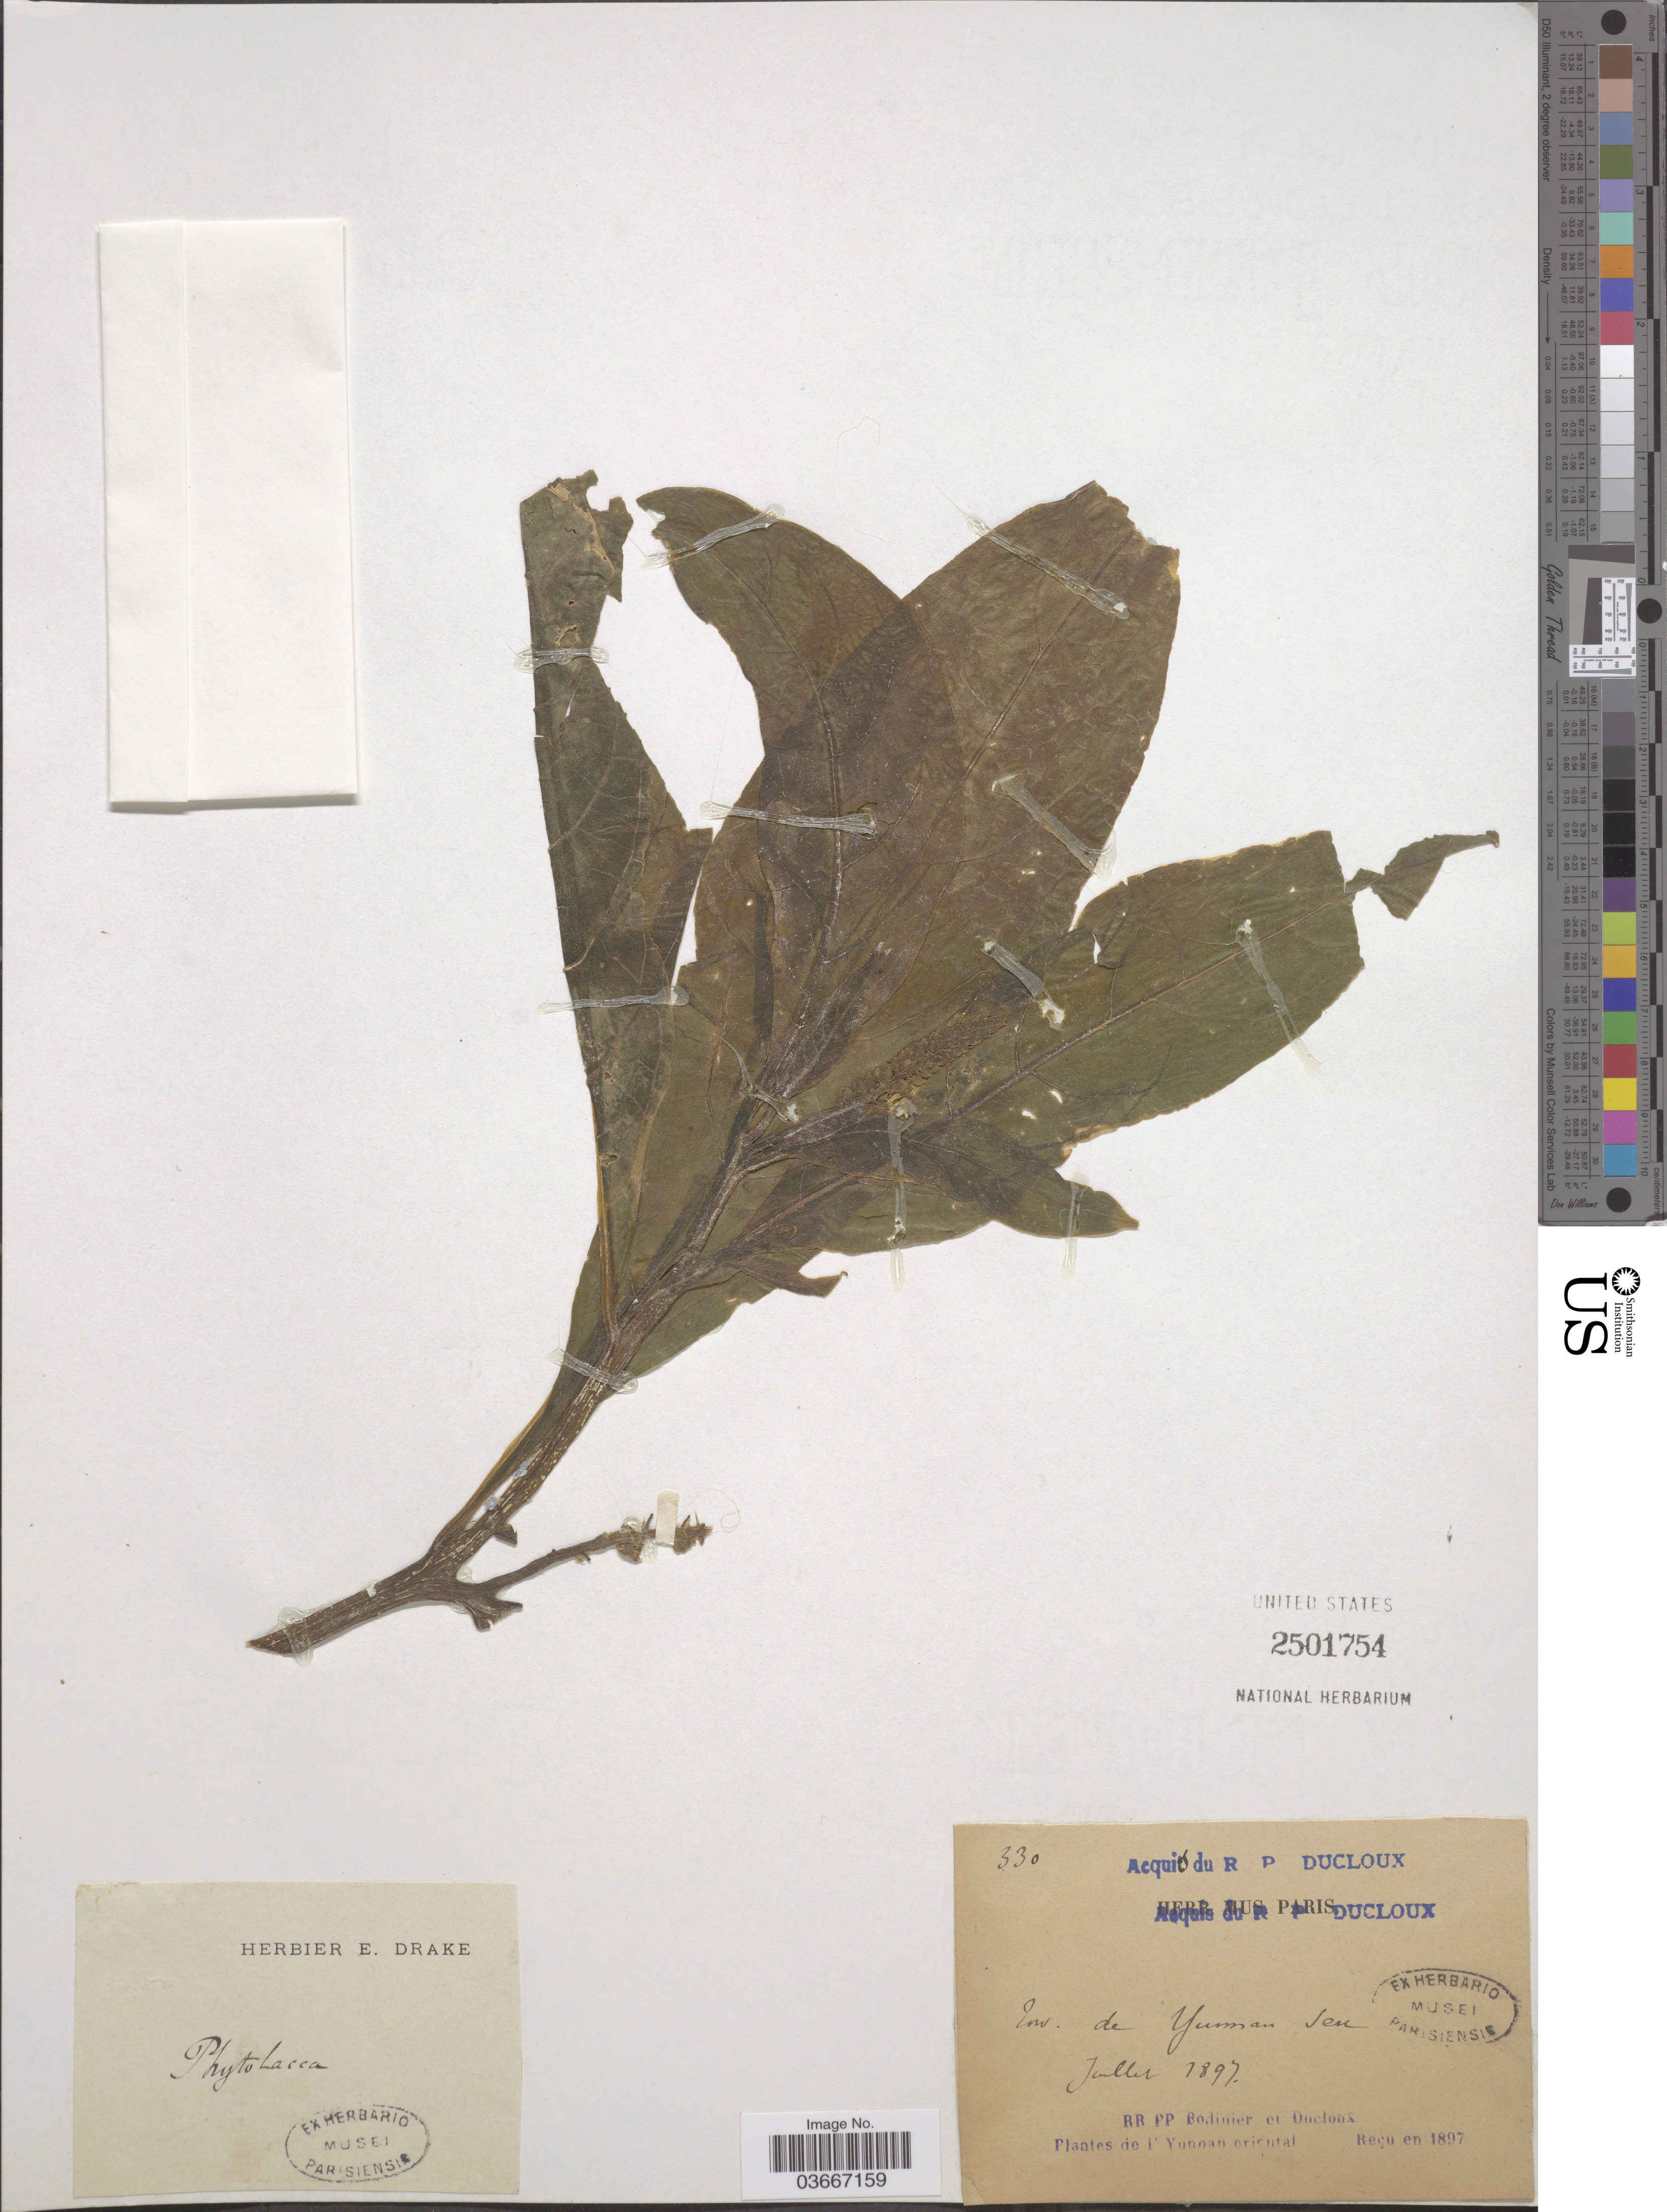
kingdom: Plantae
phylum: Tracheophyta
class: Magnoliopsida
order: Caryophyllales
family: Phytolaccaceae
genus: Phytolacca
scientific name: Phytolacca sp.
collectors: P. Ducloux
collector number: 330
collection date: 1897-07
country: China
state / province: Yunnan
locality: Env. de Yunnan Sen [interpreted].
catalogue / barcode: US 2501754